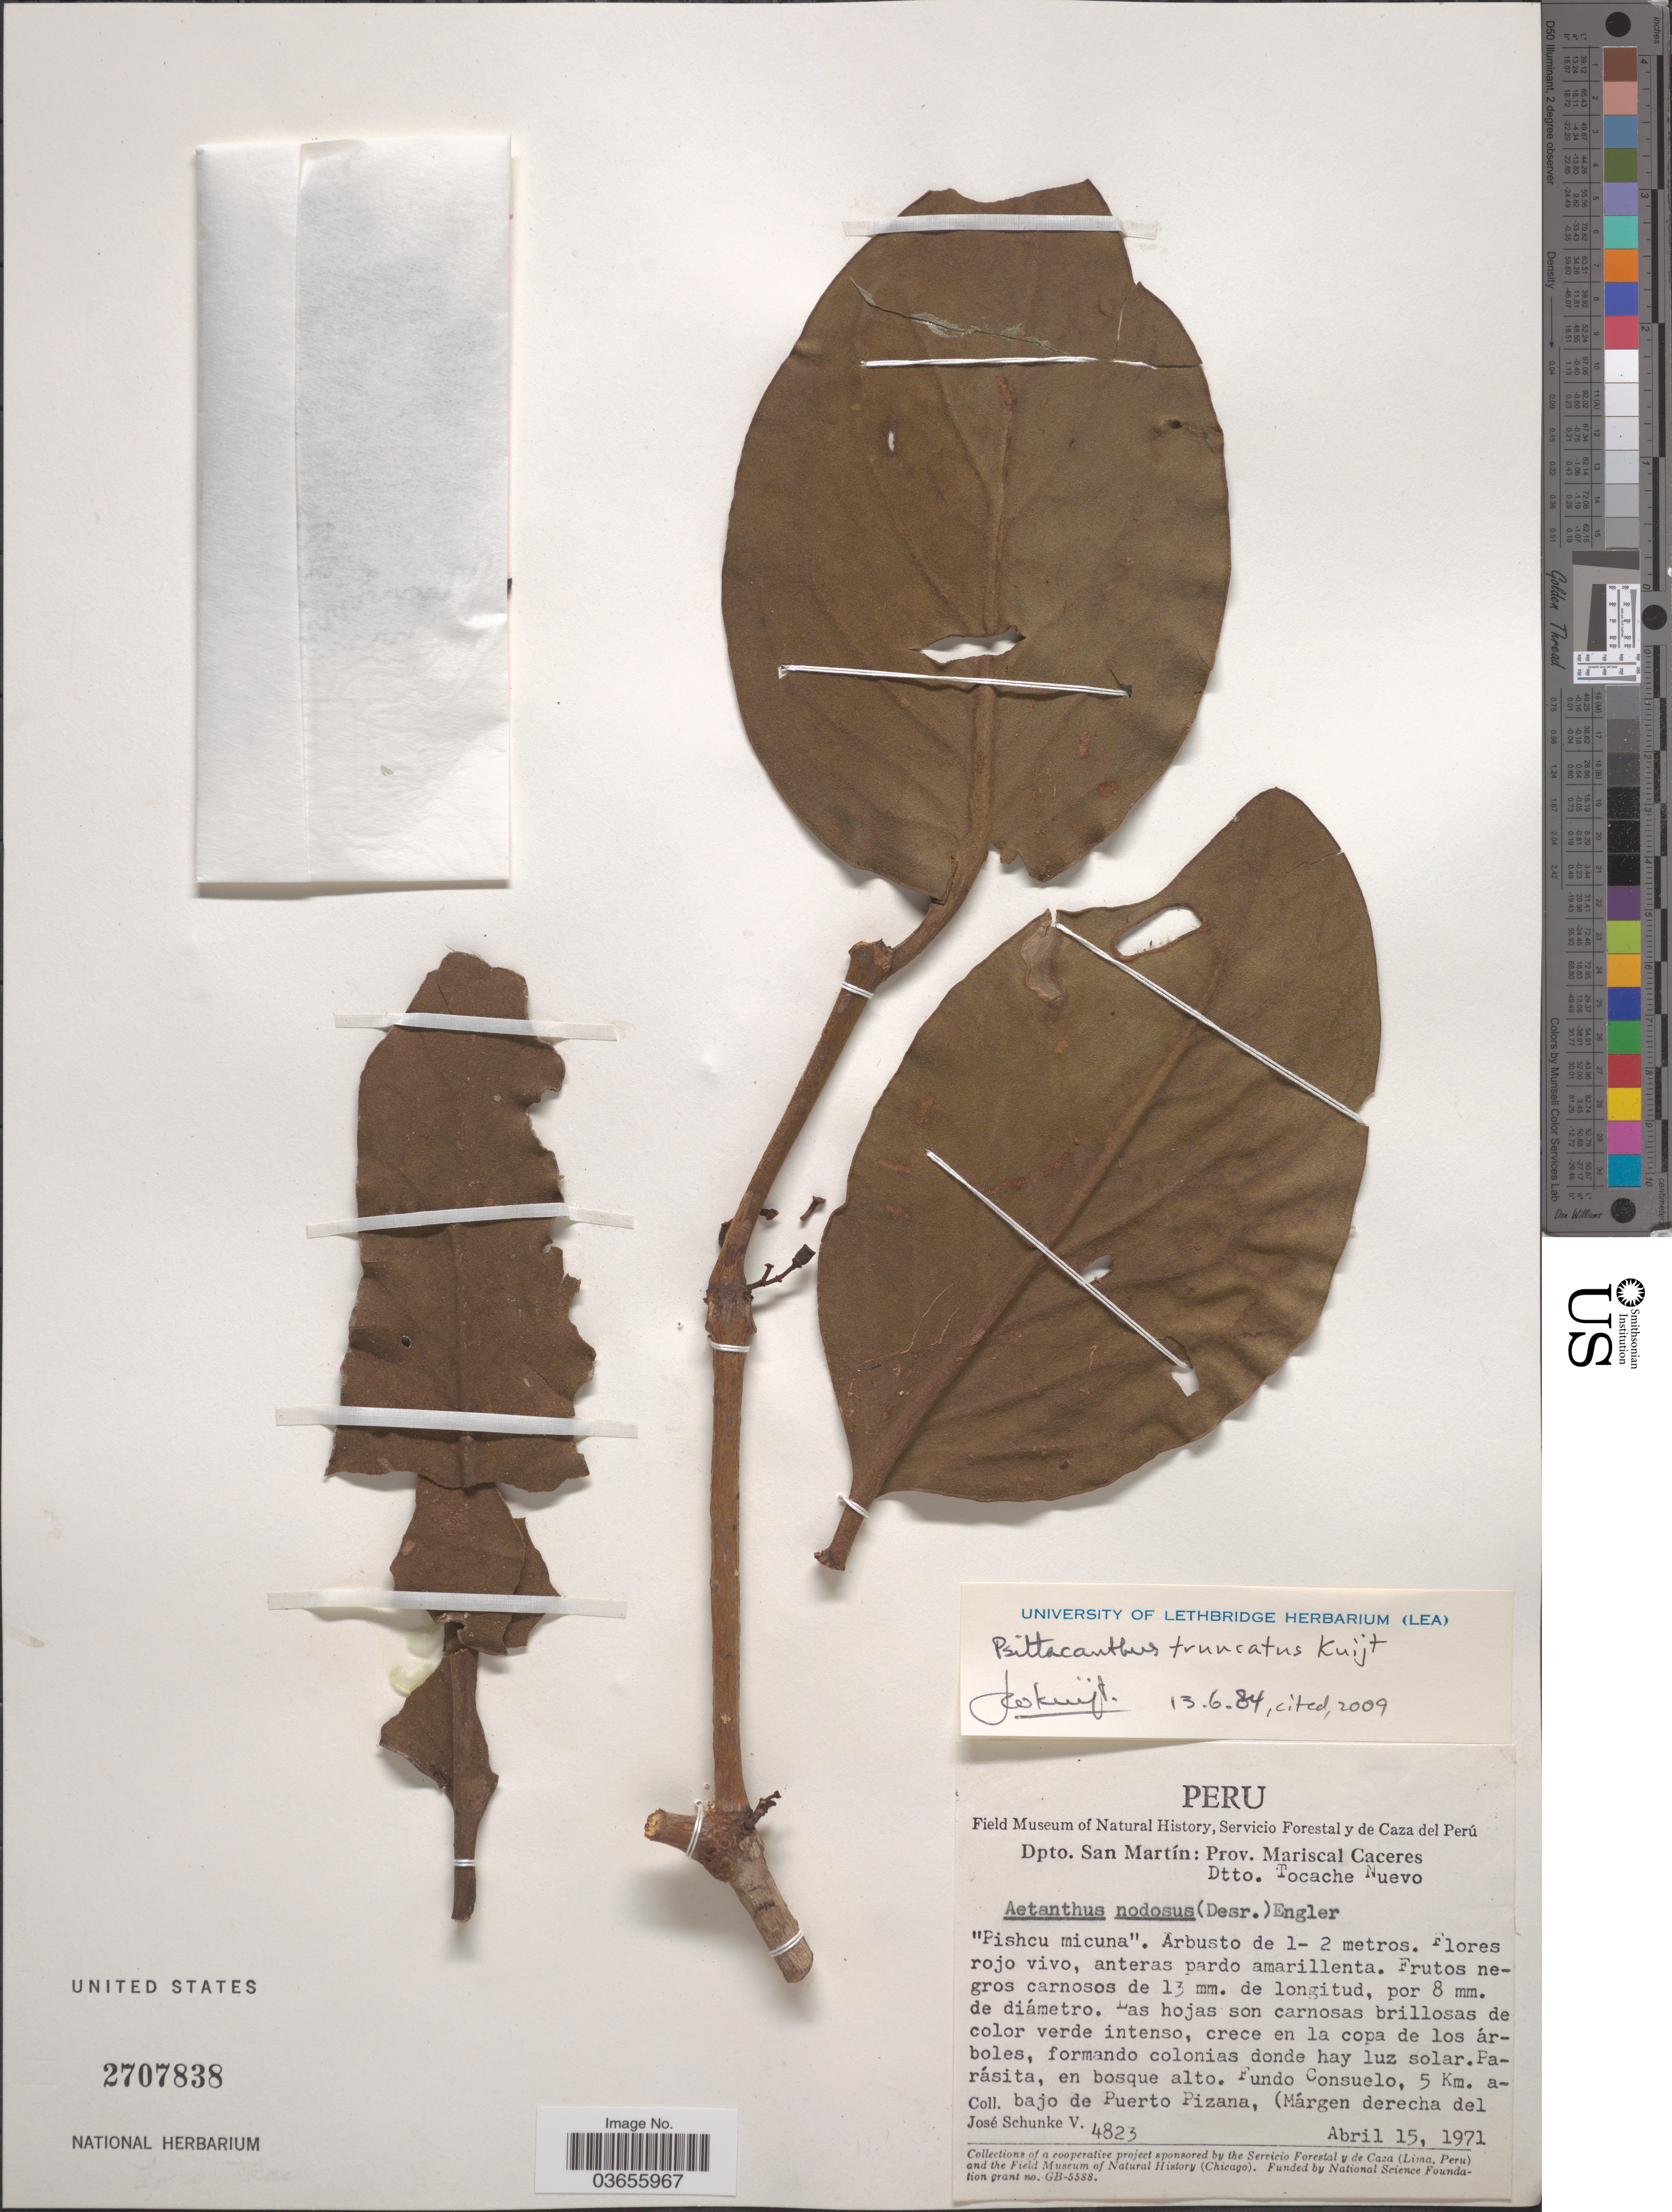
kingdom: Plantae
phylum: Tracheophyta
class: Magnoliopsida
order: Santalales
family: Loranthaceae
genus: Psittacanthus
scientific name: Psittacanthus truncatus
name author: Kuijt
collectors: J. Schunke Vigo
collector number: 4823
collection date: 1971-04-15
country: Peru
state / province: San Martín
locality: Dpto. San Martín: Prov. Mariscal Caceres. Dtto Tocache Nuevo. Fundo Consuelo, 5 Km. abajo de Puerto Pizana, (Márgen derecha del.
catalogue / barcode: US 2707838